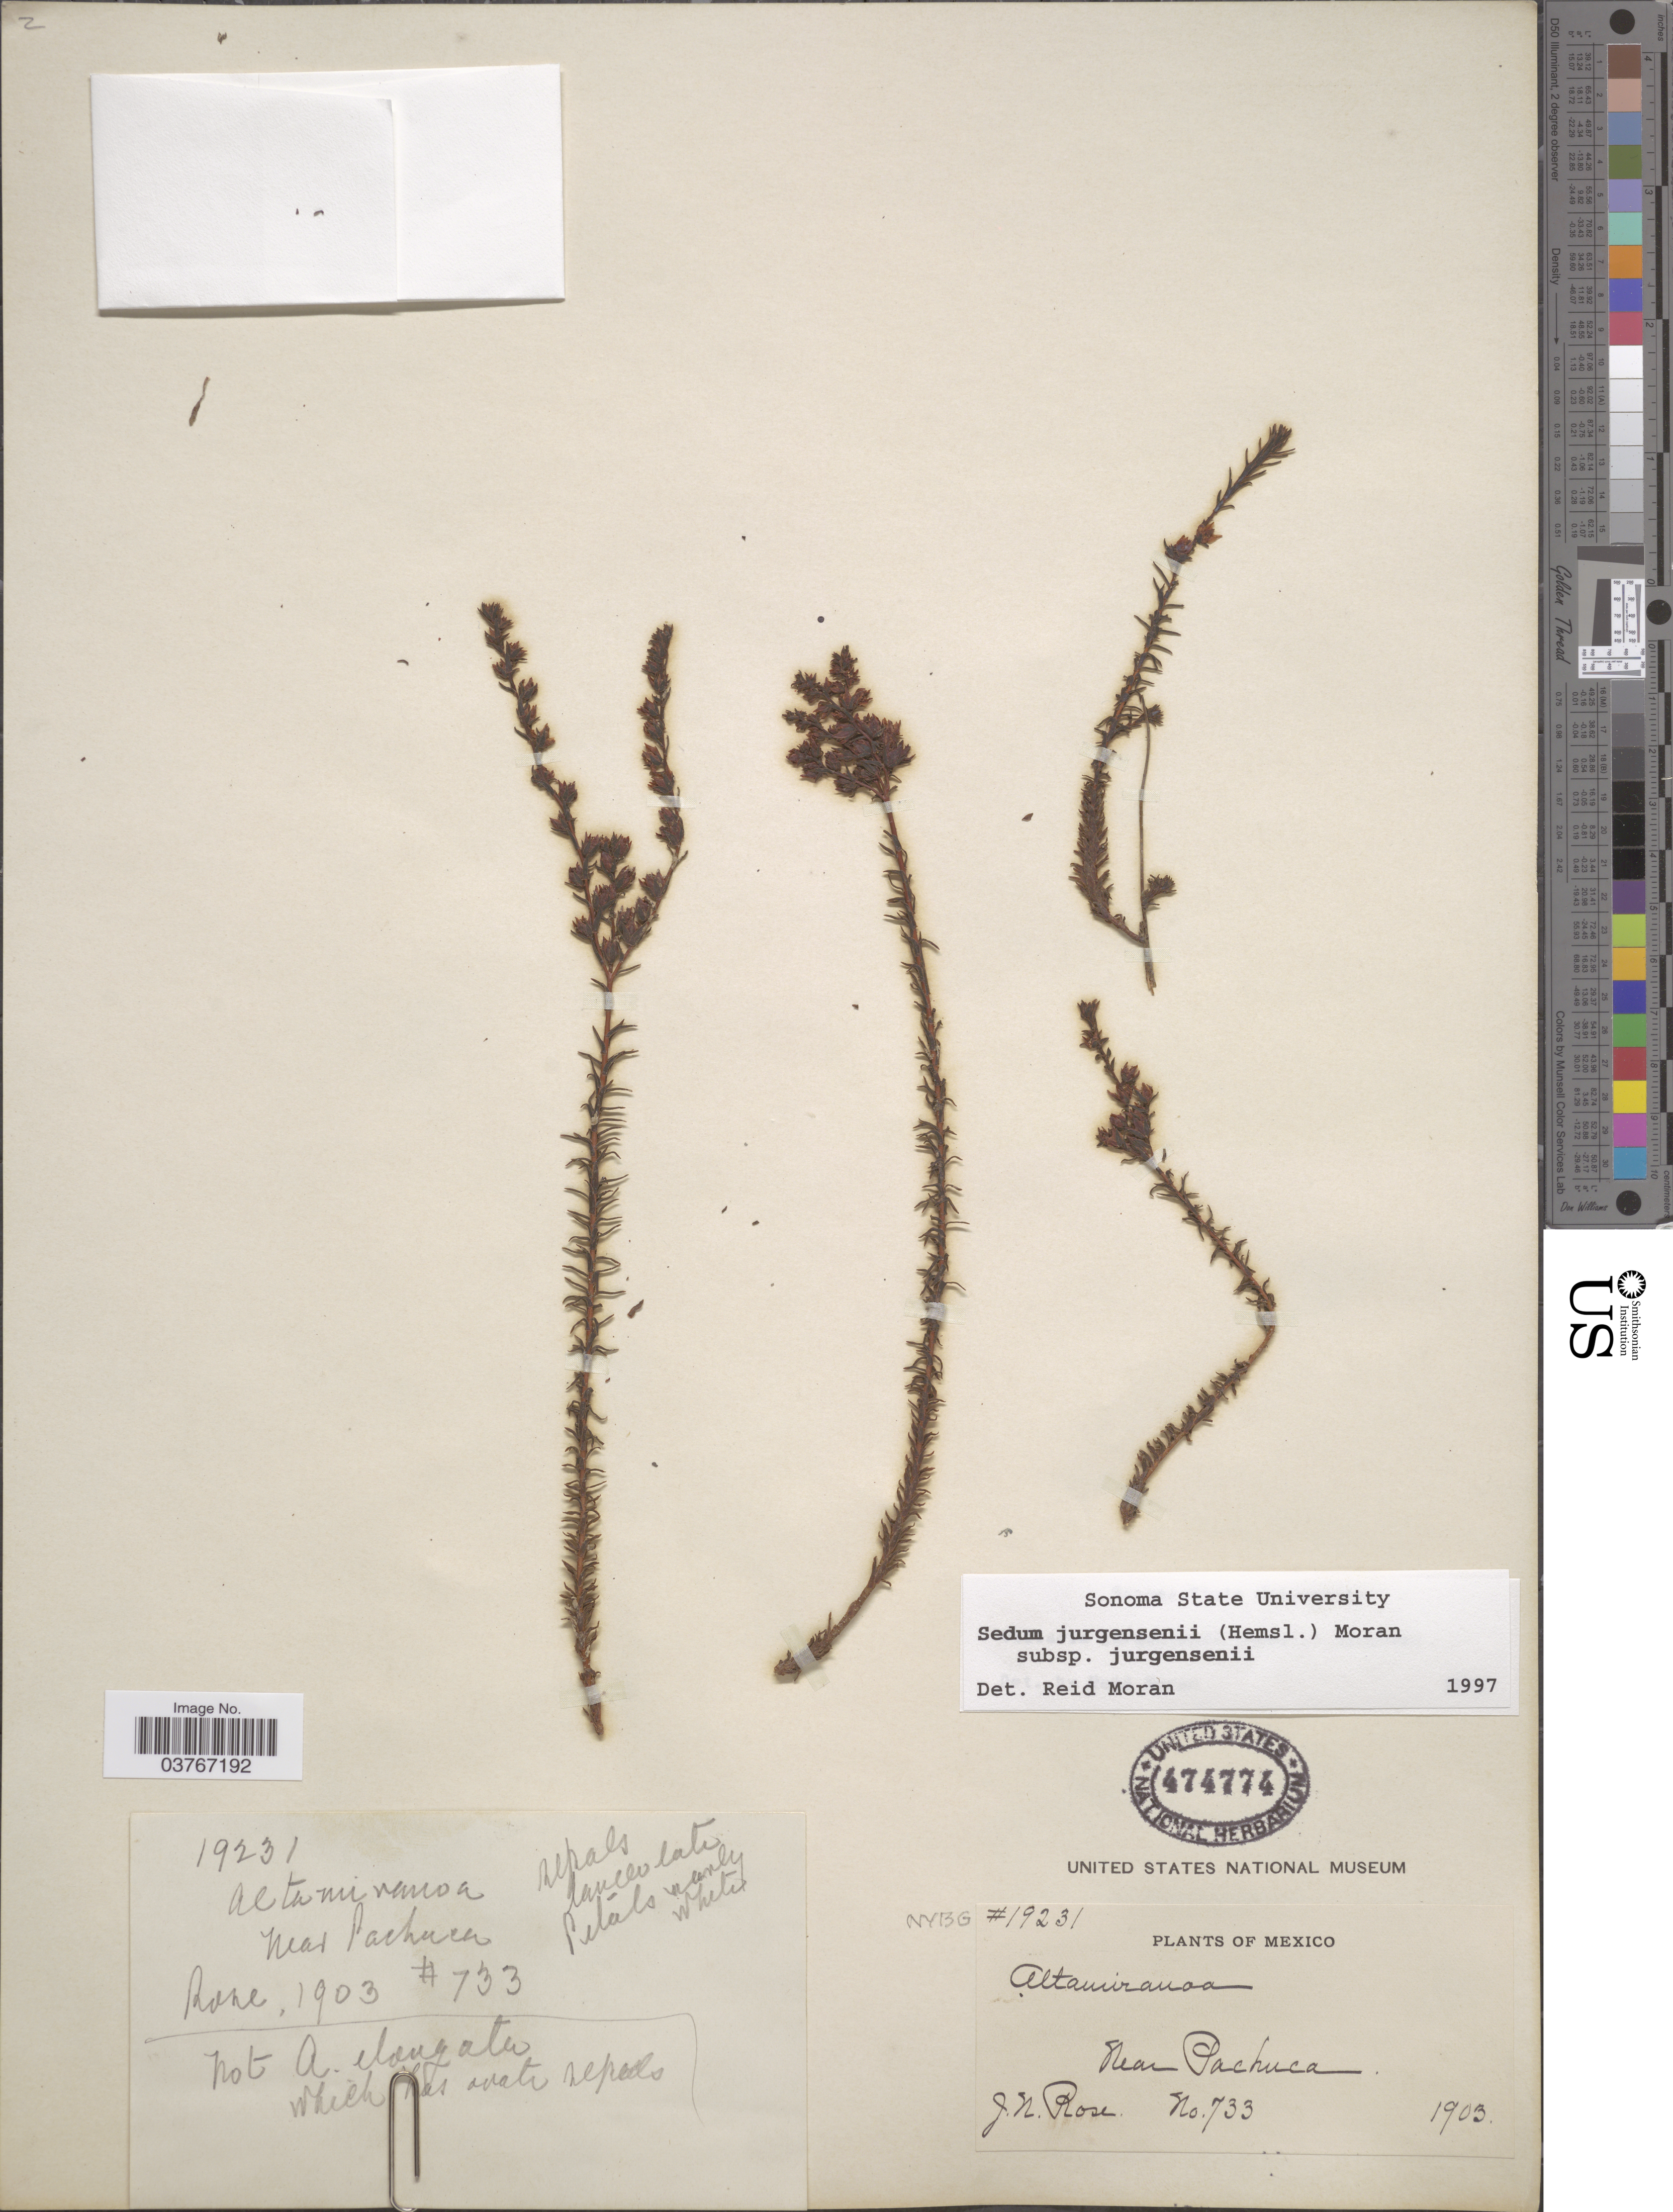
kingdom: Plantae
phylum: Tracheophyta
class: Magnoliopsida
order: Saxifragales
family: Crassulaceae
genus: Sedum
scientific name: Sedum jurgensenii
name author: (Hemsl.) Moran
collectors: J. N. Rose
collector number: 19231/733?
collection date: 1903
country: Mexico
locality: Altamiranoa near Pachuca.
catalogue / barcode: US 474774